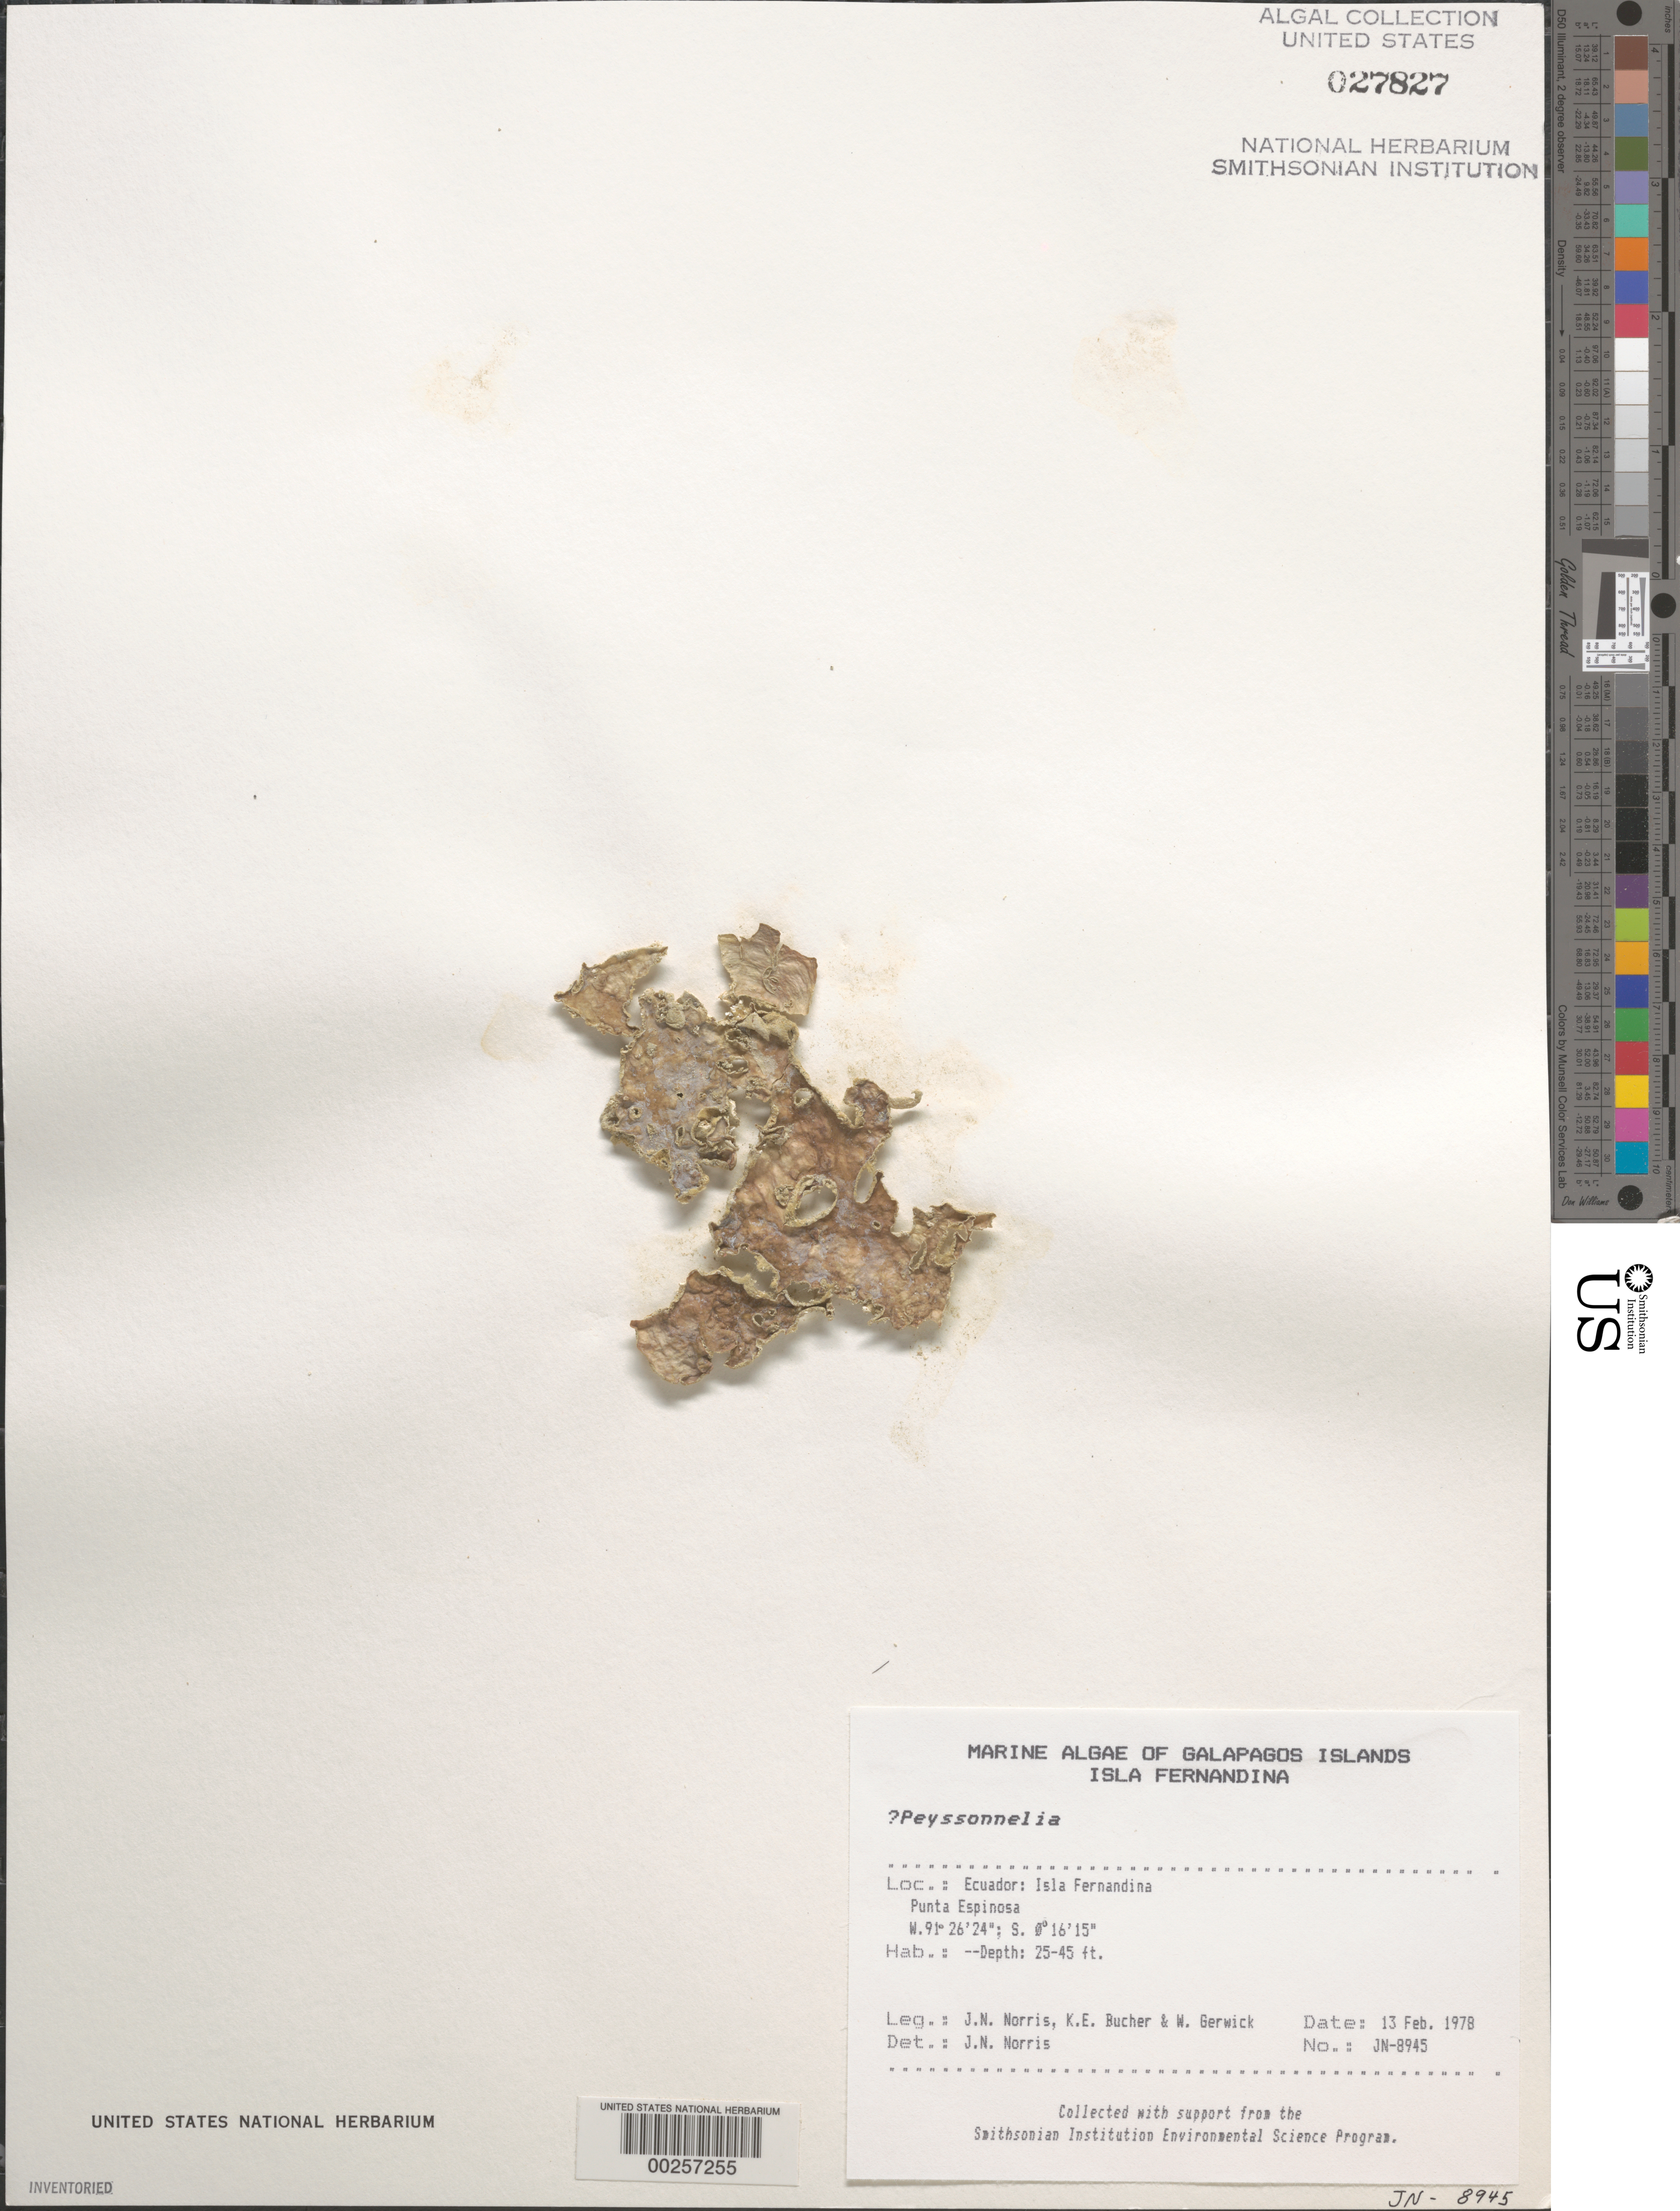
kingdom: Plantae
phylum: Rhodophyta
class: Florideophyceae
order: Peyssonneliales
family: Peyssonneliaceae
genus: Peyssonnelia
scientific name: Peyssonnelia sp.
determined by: Norris, James N.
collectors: J. N. Norris, K. E. Bucher & W. Gerwick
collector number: JN-8945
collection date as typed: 13 Feb 1978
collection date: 1978-02-13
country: Ecuador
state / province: Colón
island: Fernandina [Narborough]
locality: Punta Espinosa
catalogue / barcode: US 27827